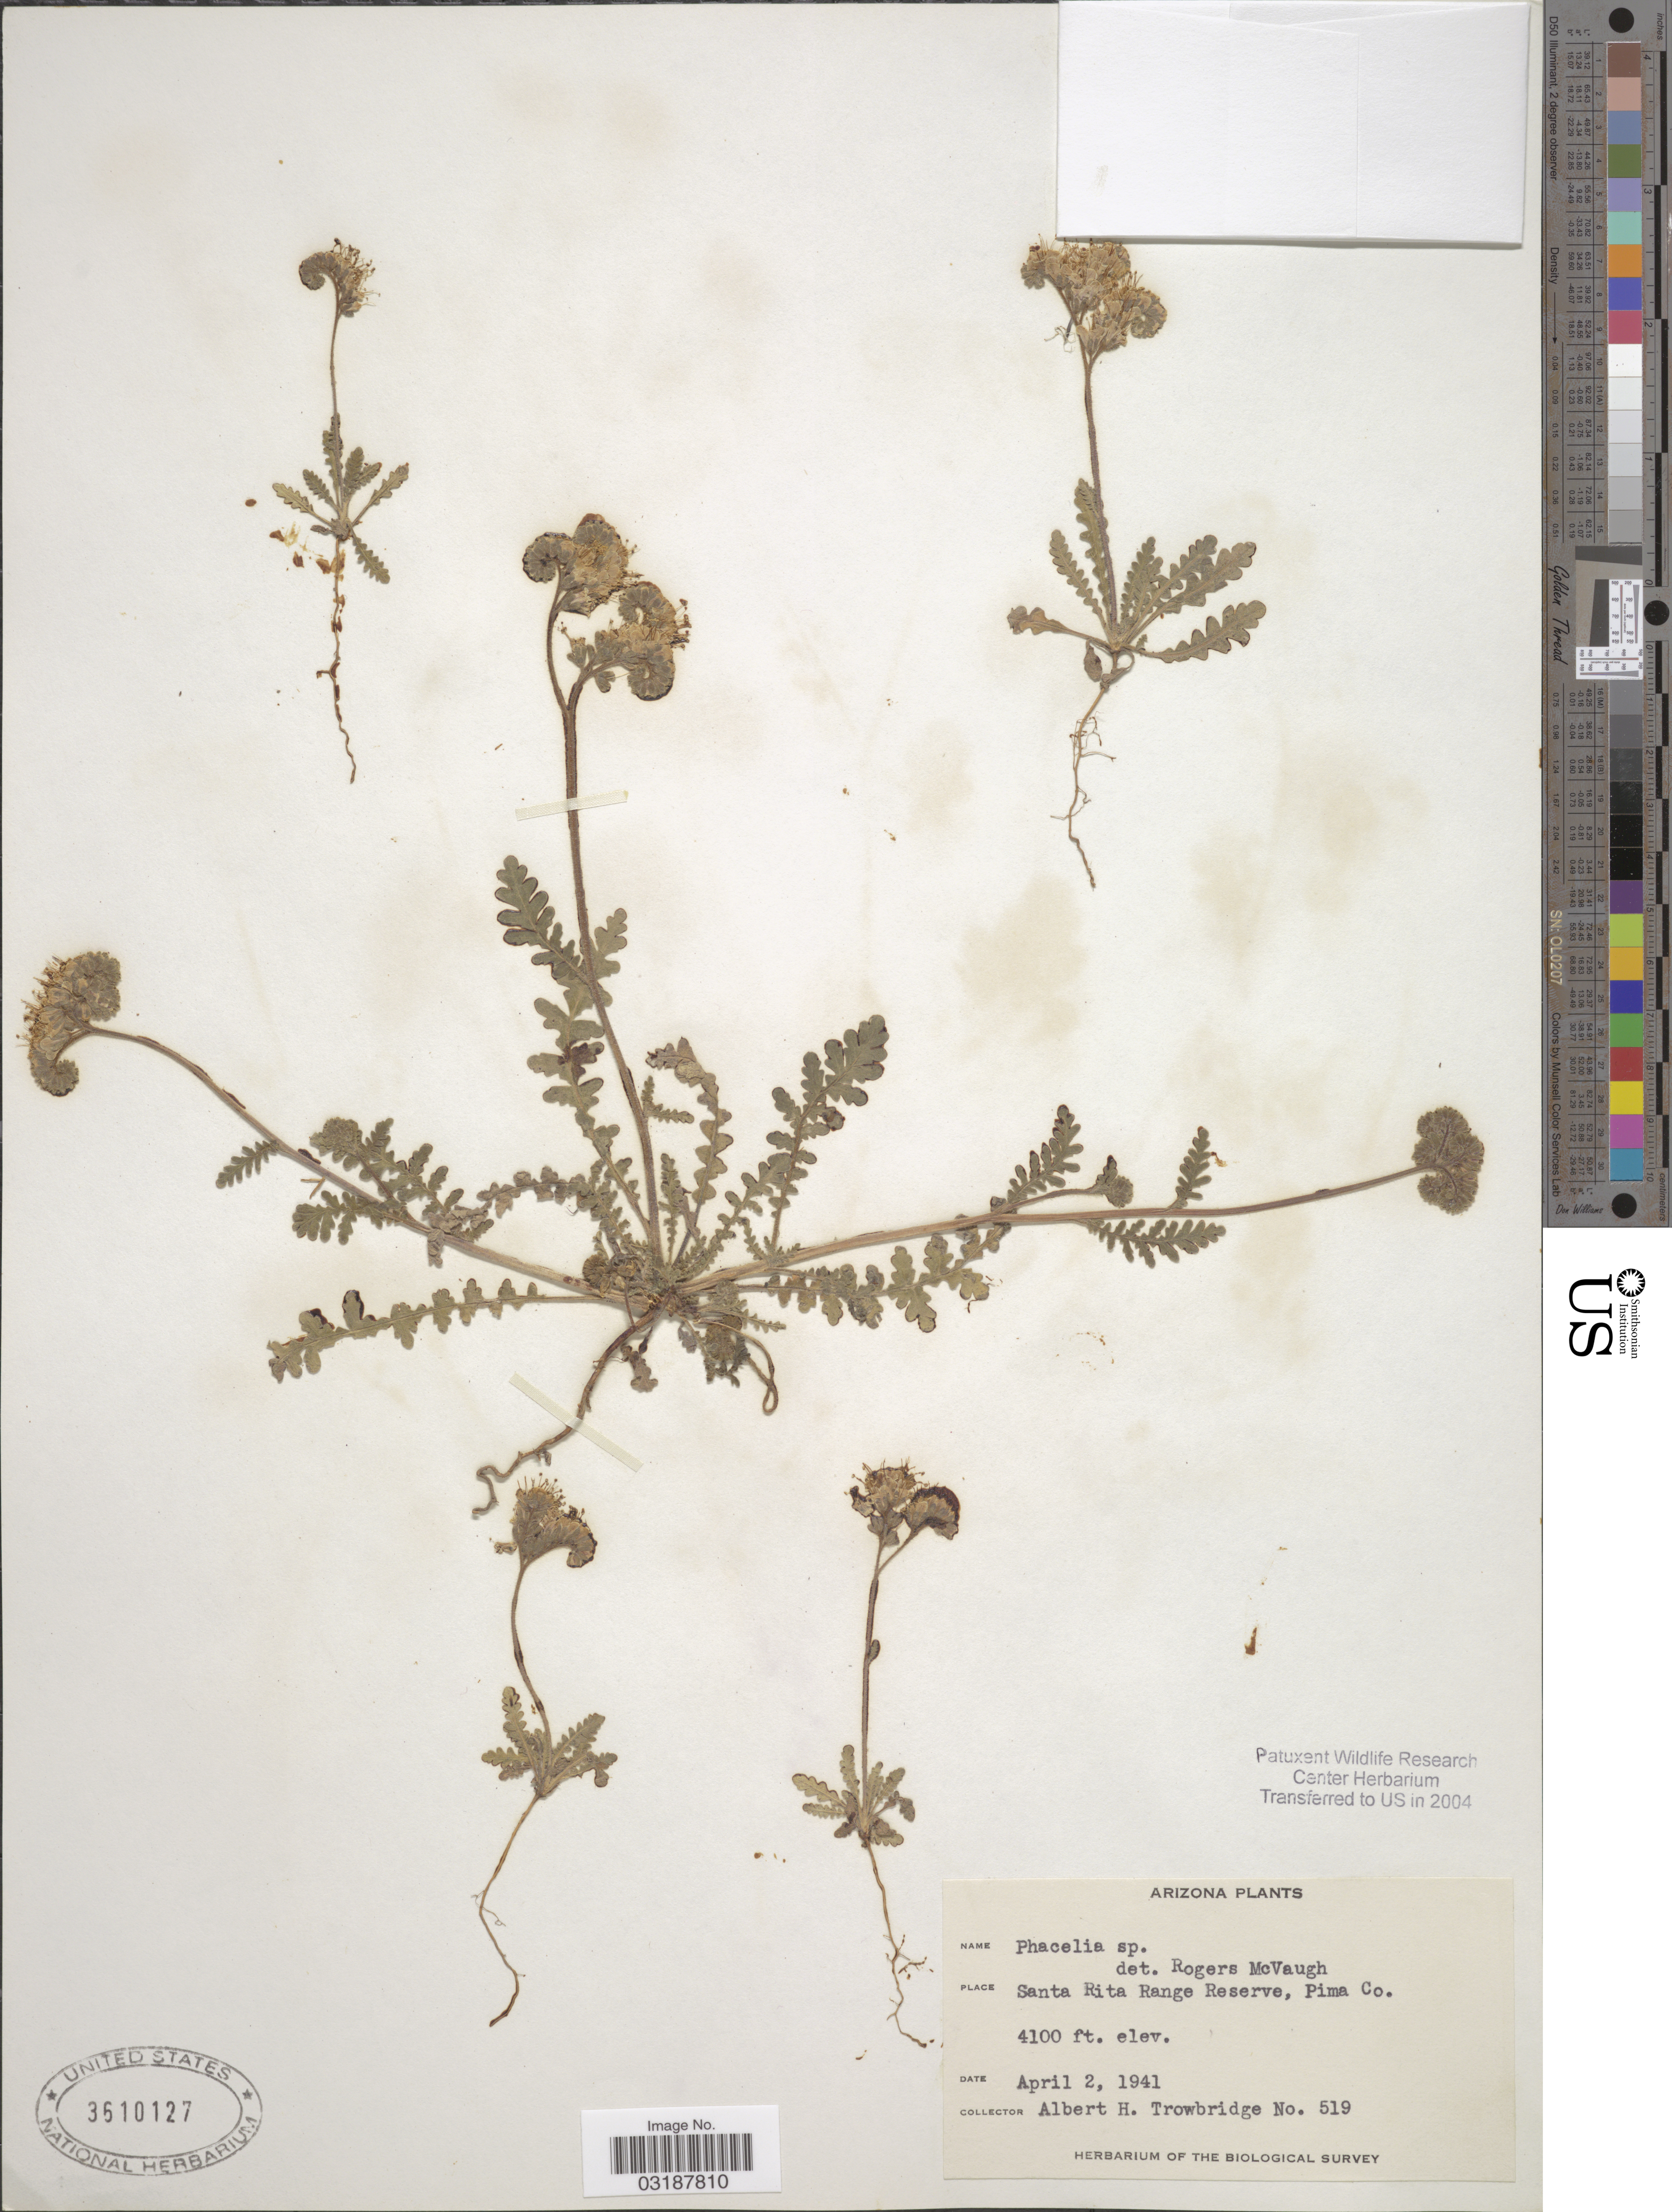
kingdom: Plantae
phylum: Tracheophyta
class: Magnoliopsida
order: Boraginales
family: Hydrophyllaceae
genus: Phacelia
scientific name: Phacelia sp.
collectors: A. H. Trowbridge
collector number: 519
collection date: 1941-04-02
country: United States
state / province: Arizona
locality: Santa Rita Range Reserve, Pima Co.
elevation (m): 1250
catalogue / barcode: US 3610127